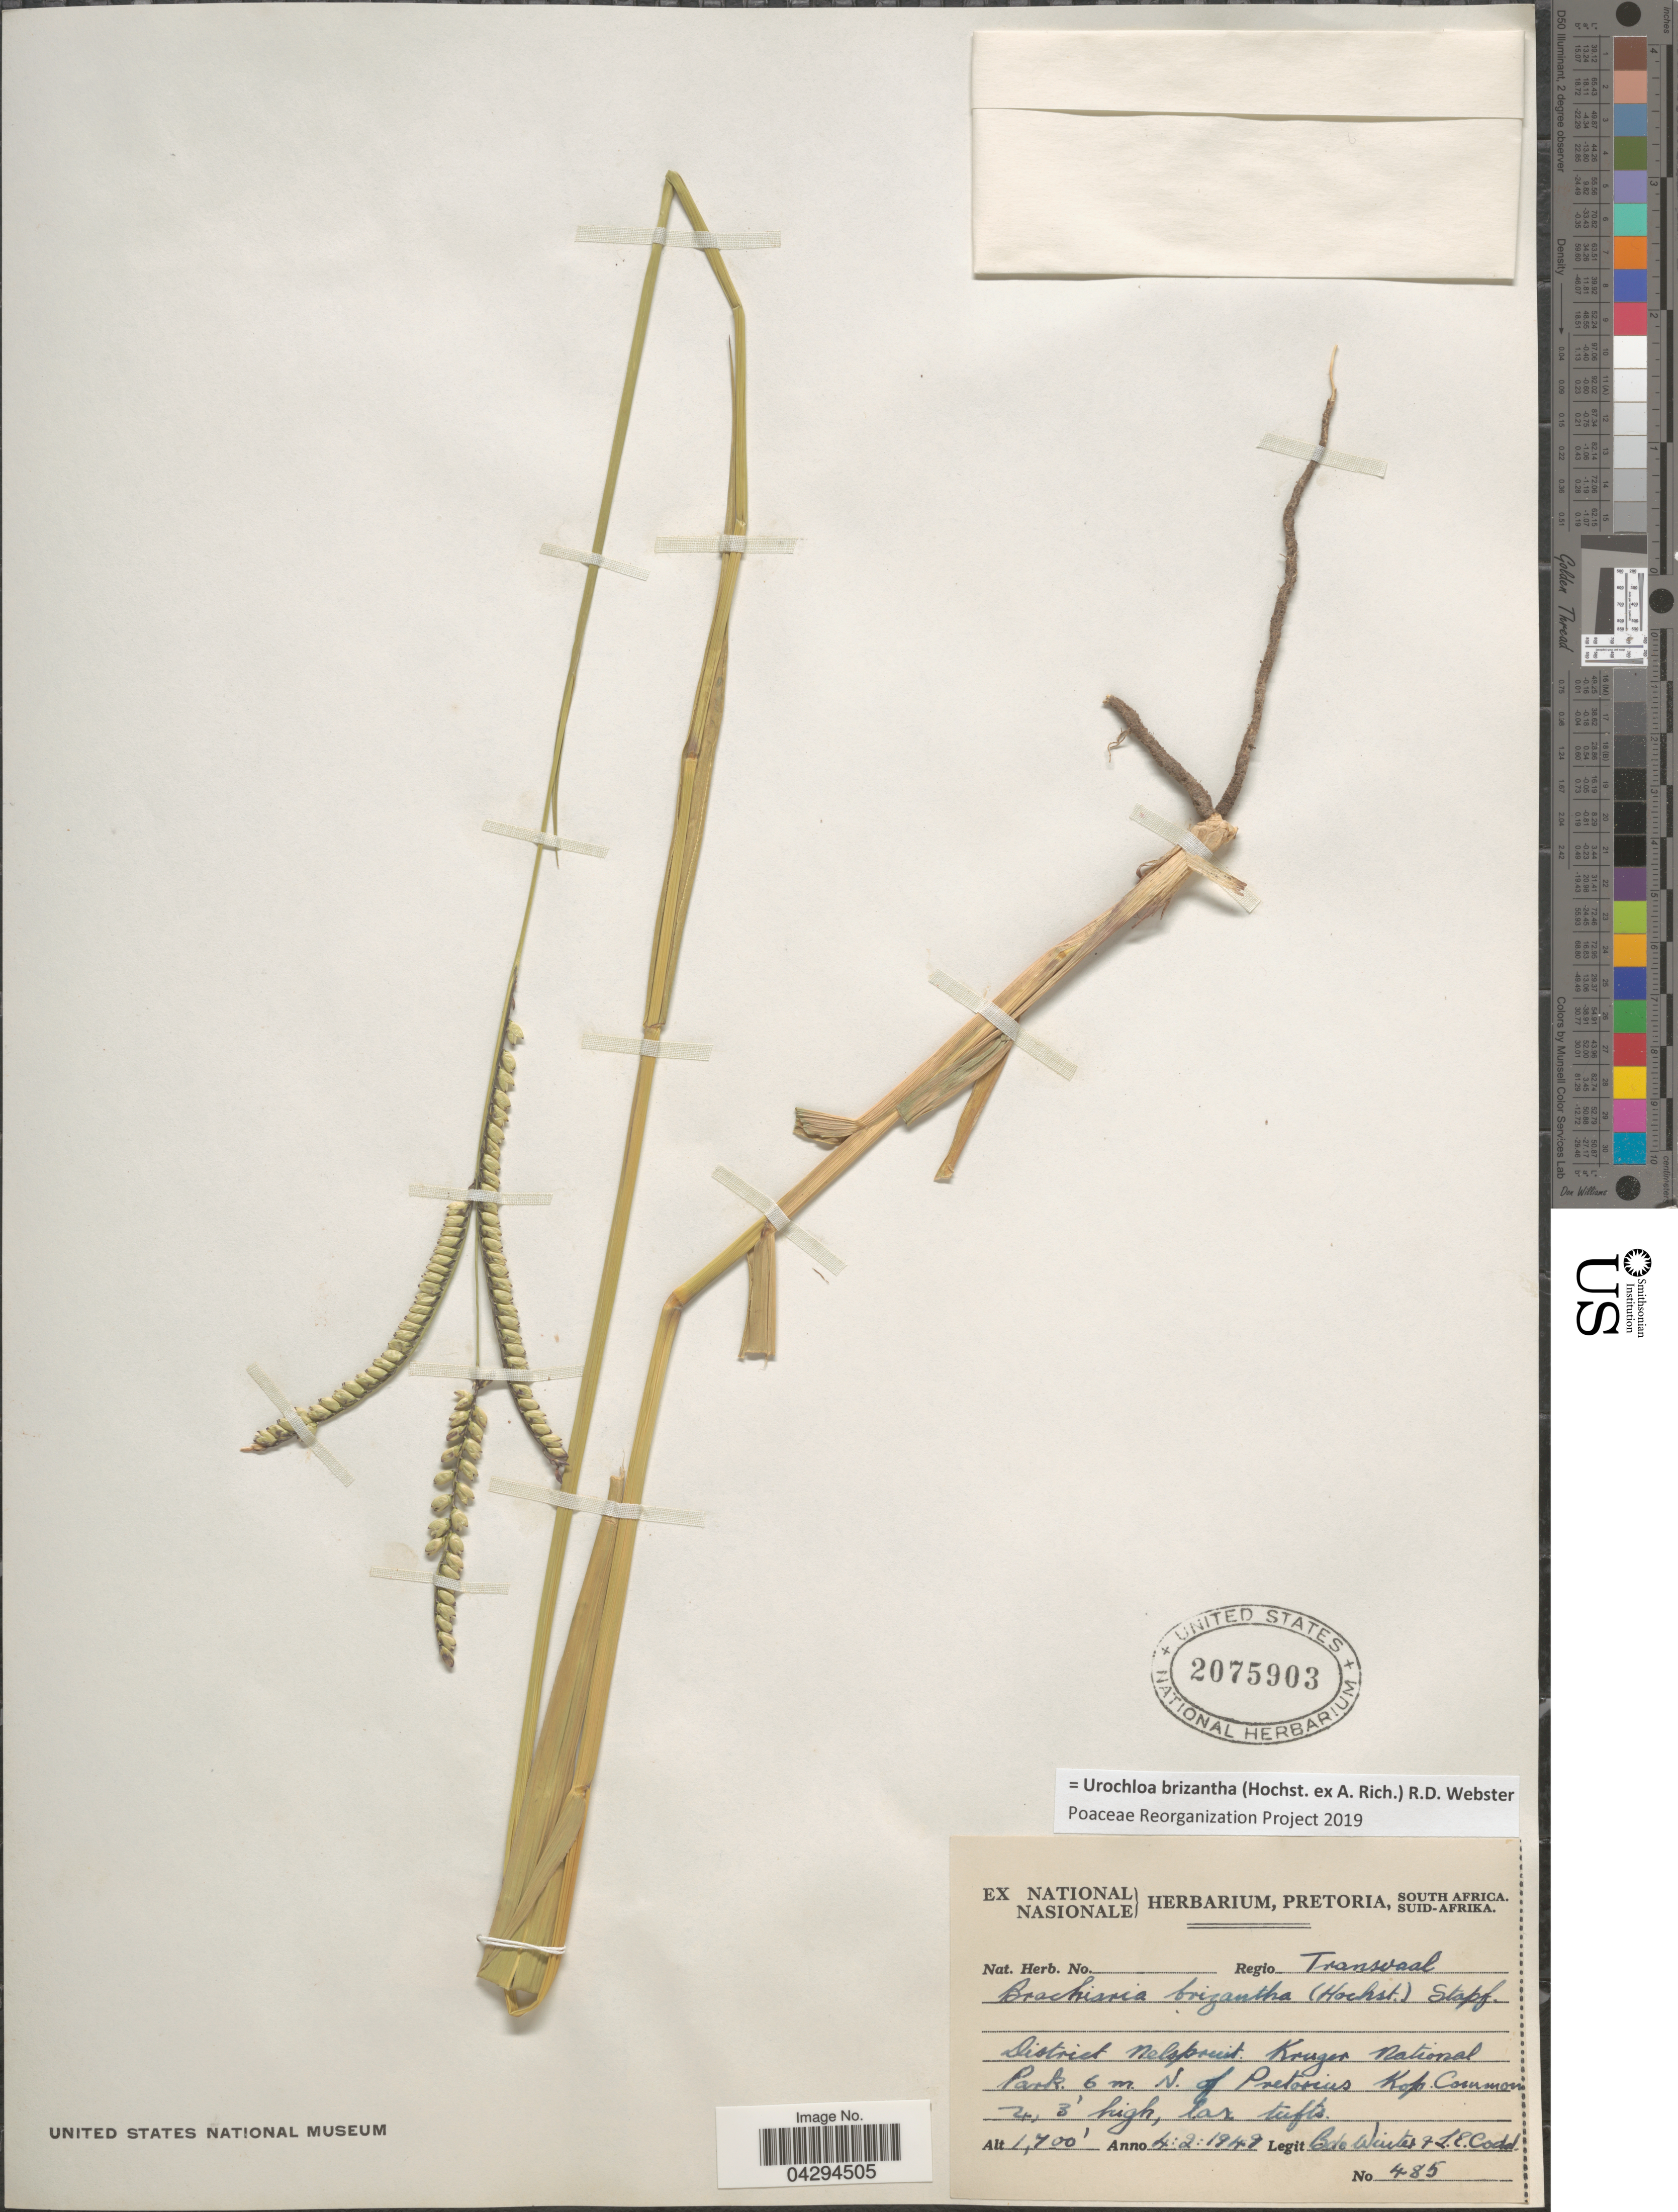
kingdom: Plantae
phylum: Tracheophyta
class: Liliopsida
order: Poales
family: Poaceae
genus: Urochloa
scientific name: Urochloa brizantha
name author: (Hochst. ex A. Rich.) R.D. Webster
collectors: B. Waites & L. Codd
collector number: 485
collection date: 1949-02-04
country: South Africa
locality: Regio Transvaal. District Nelspruit. Kruger National Park 6 m. N. of Pretorius Kop.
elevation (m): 518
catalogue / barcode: US 2075903